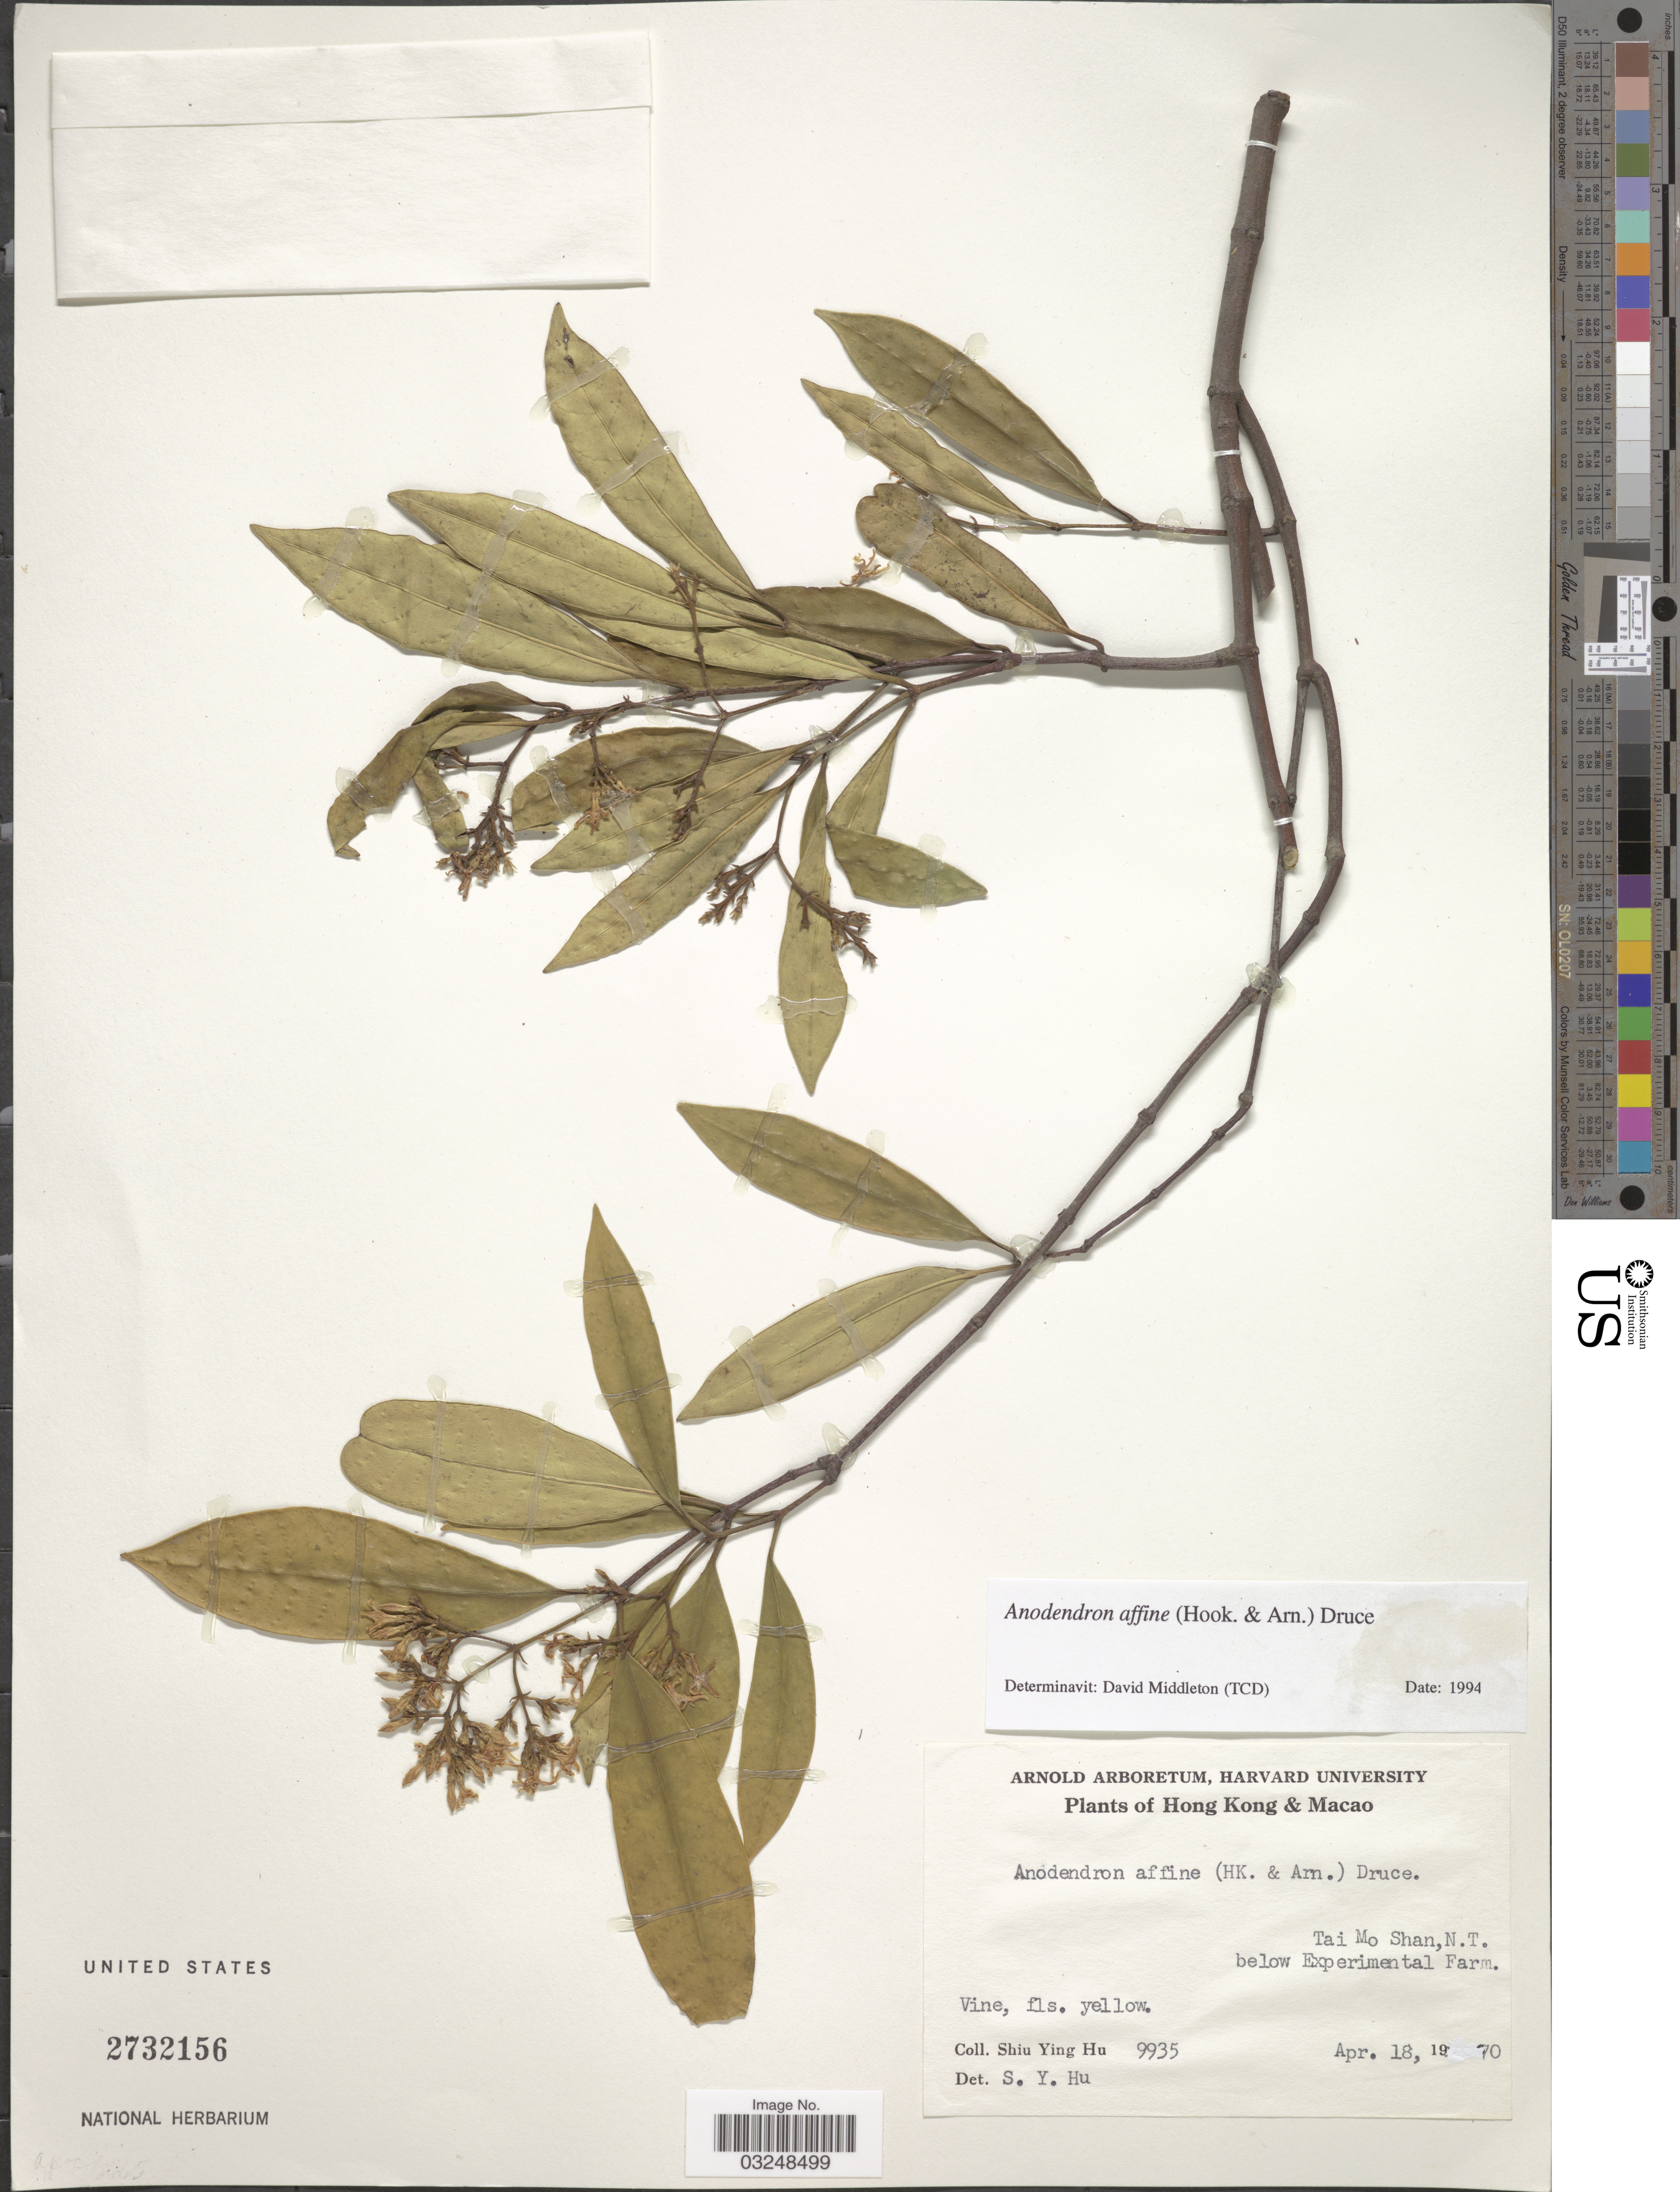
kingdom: Plantae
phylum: Tracheophyta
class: Magnoliopsida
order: Gentianales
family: Apocynaceae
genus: Anodendron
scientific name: Anodendron affine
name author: (Hook. & Arn.) Druce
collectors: S. Y. Hu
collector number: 9935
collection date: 1970-04-18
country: China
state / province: Hong Kong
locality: Hong Kong & Macao, Tai Mo Shan, N.T., below Experimental Farm.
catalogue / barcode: US 2732156